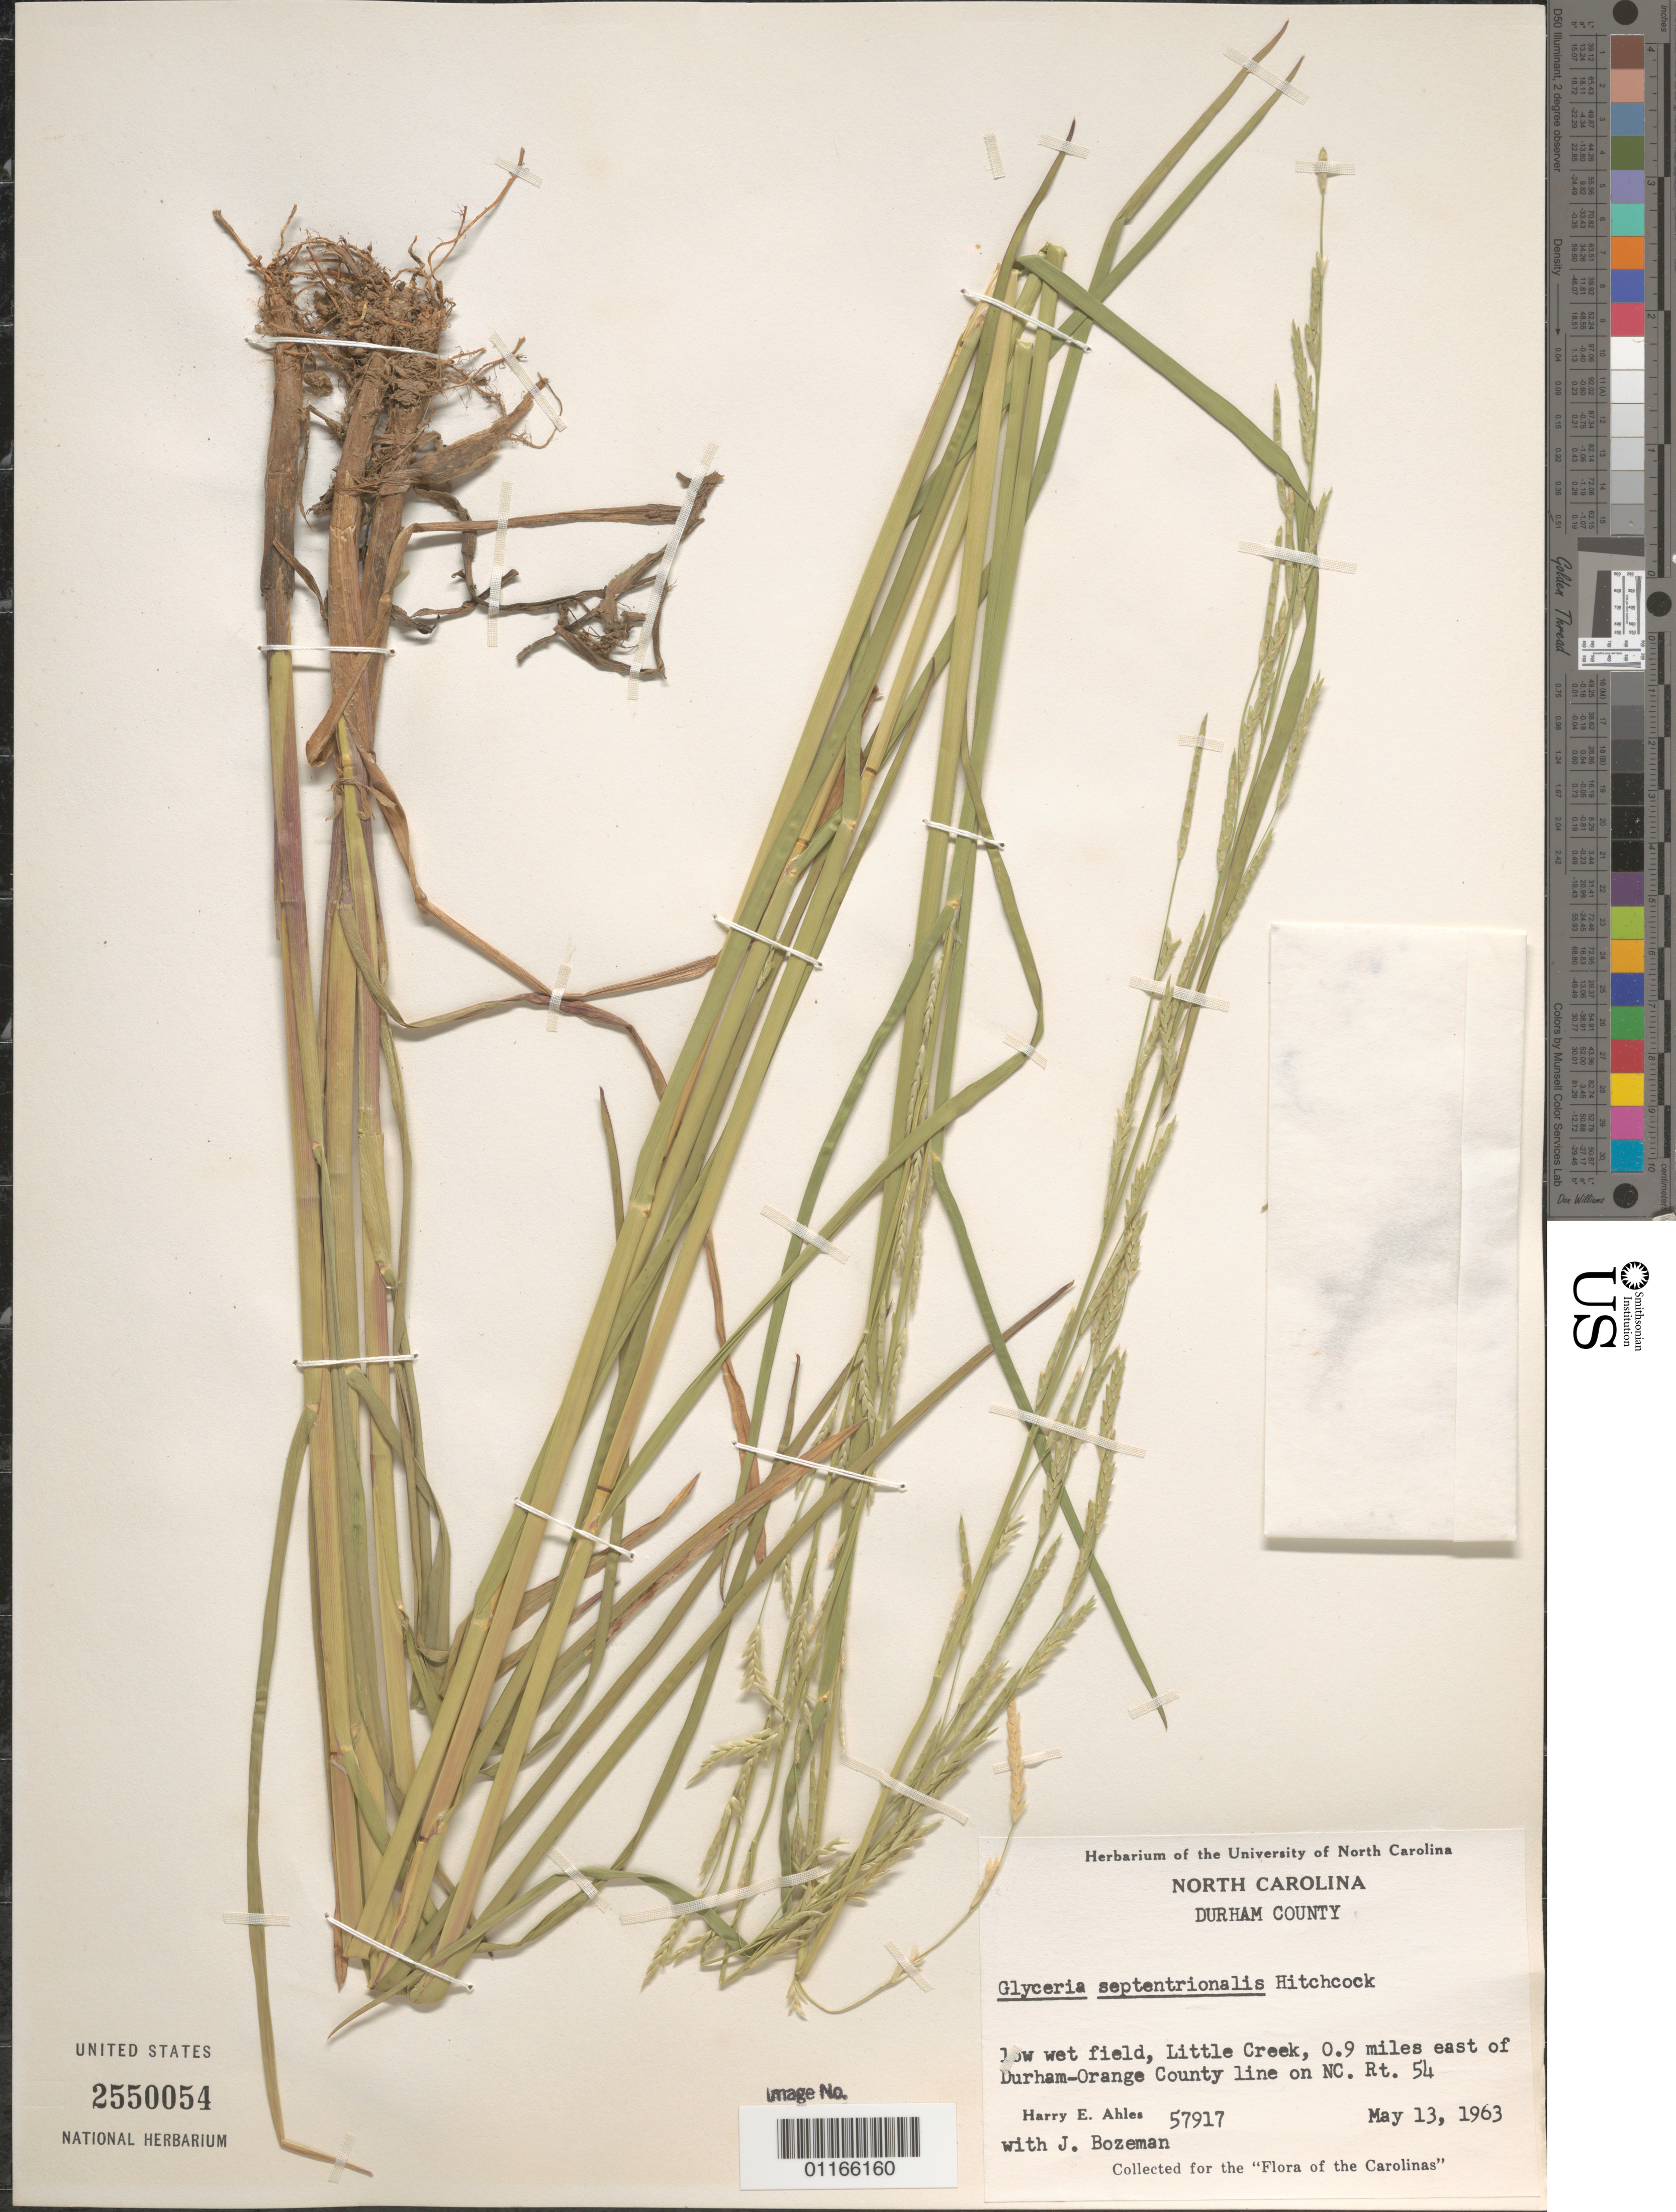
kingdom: Plantae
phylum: Tracheophyta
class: Liliopsida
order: Poales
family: Poaceae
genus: Glyceria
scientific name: Glyceria septentrionalis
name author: Hitchc.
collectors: H. E. Ahles & J. R. Bozeman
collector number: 57917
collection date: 1963-05-13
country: United States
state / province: North Carolina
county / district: Durham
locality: Little Creek, 0.9 miles east of Durham-Orange County line on NC. Rt. 54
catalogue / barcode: US 2550054